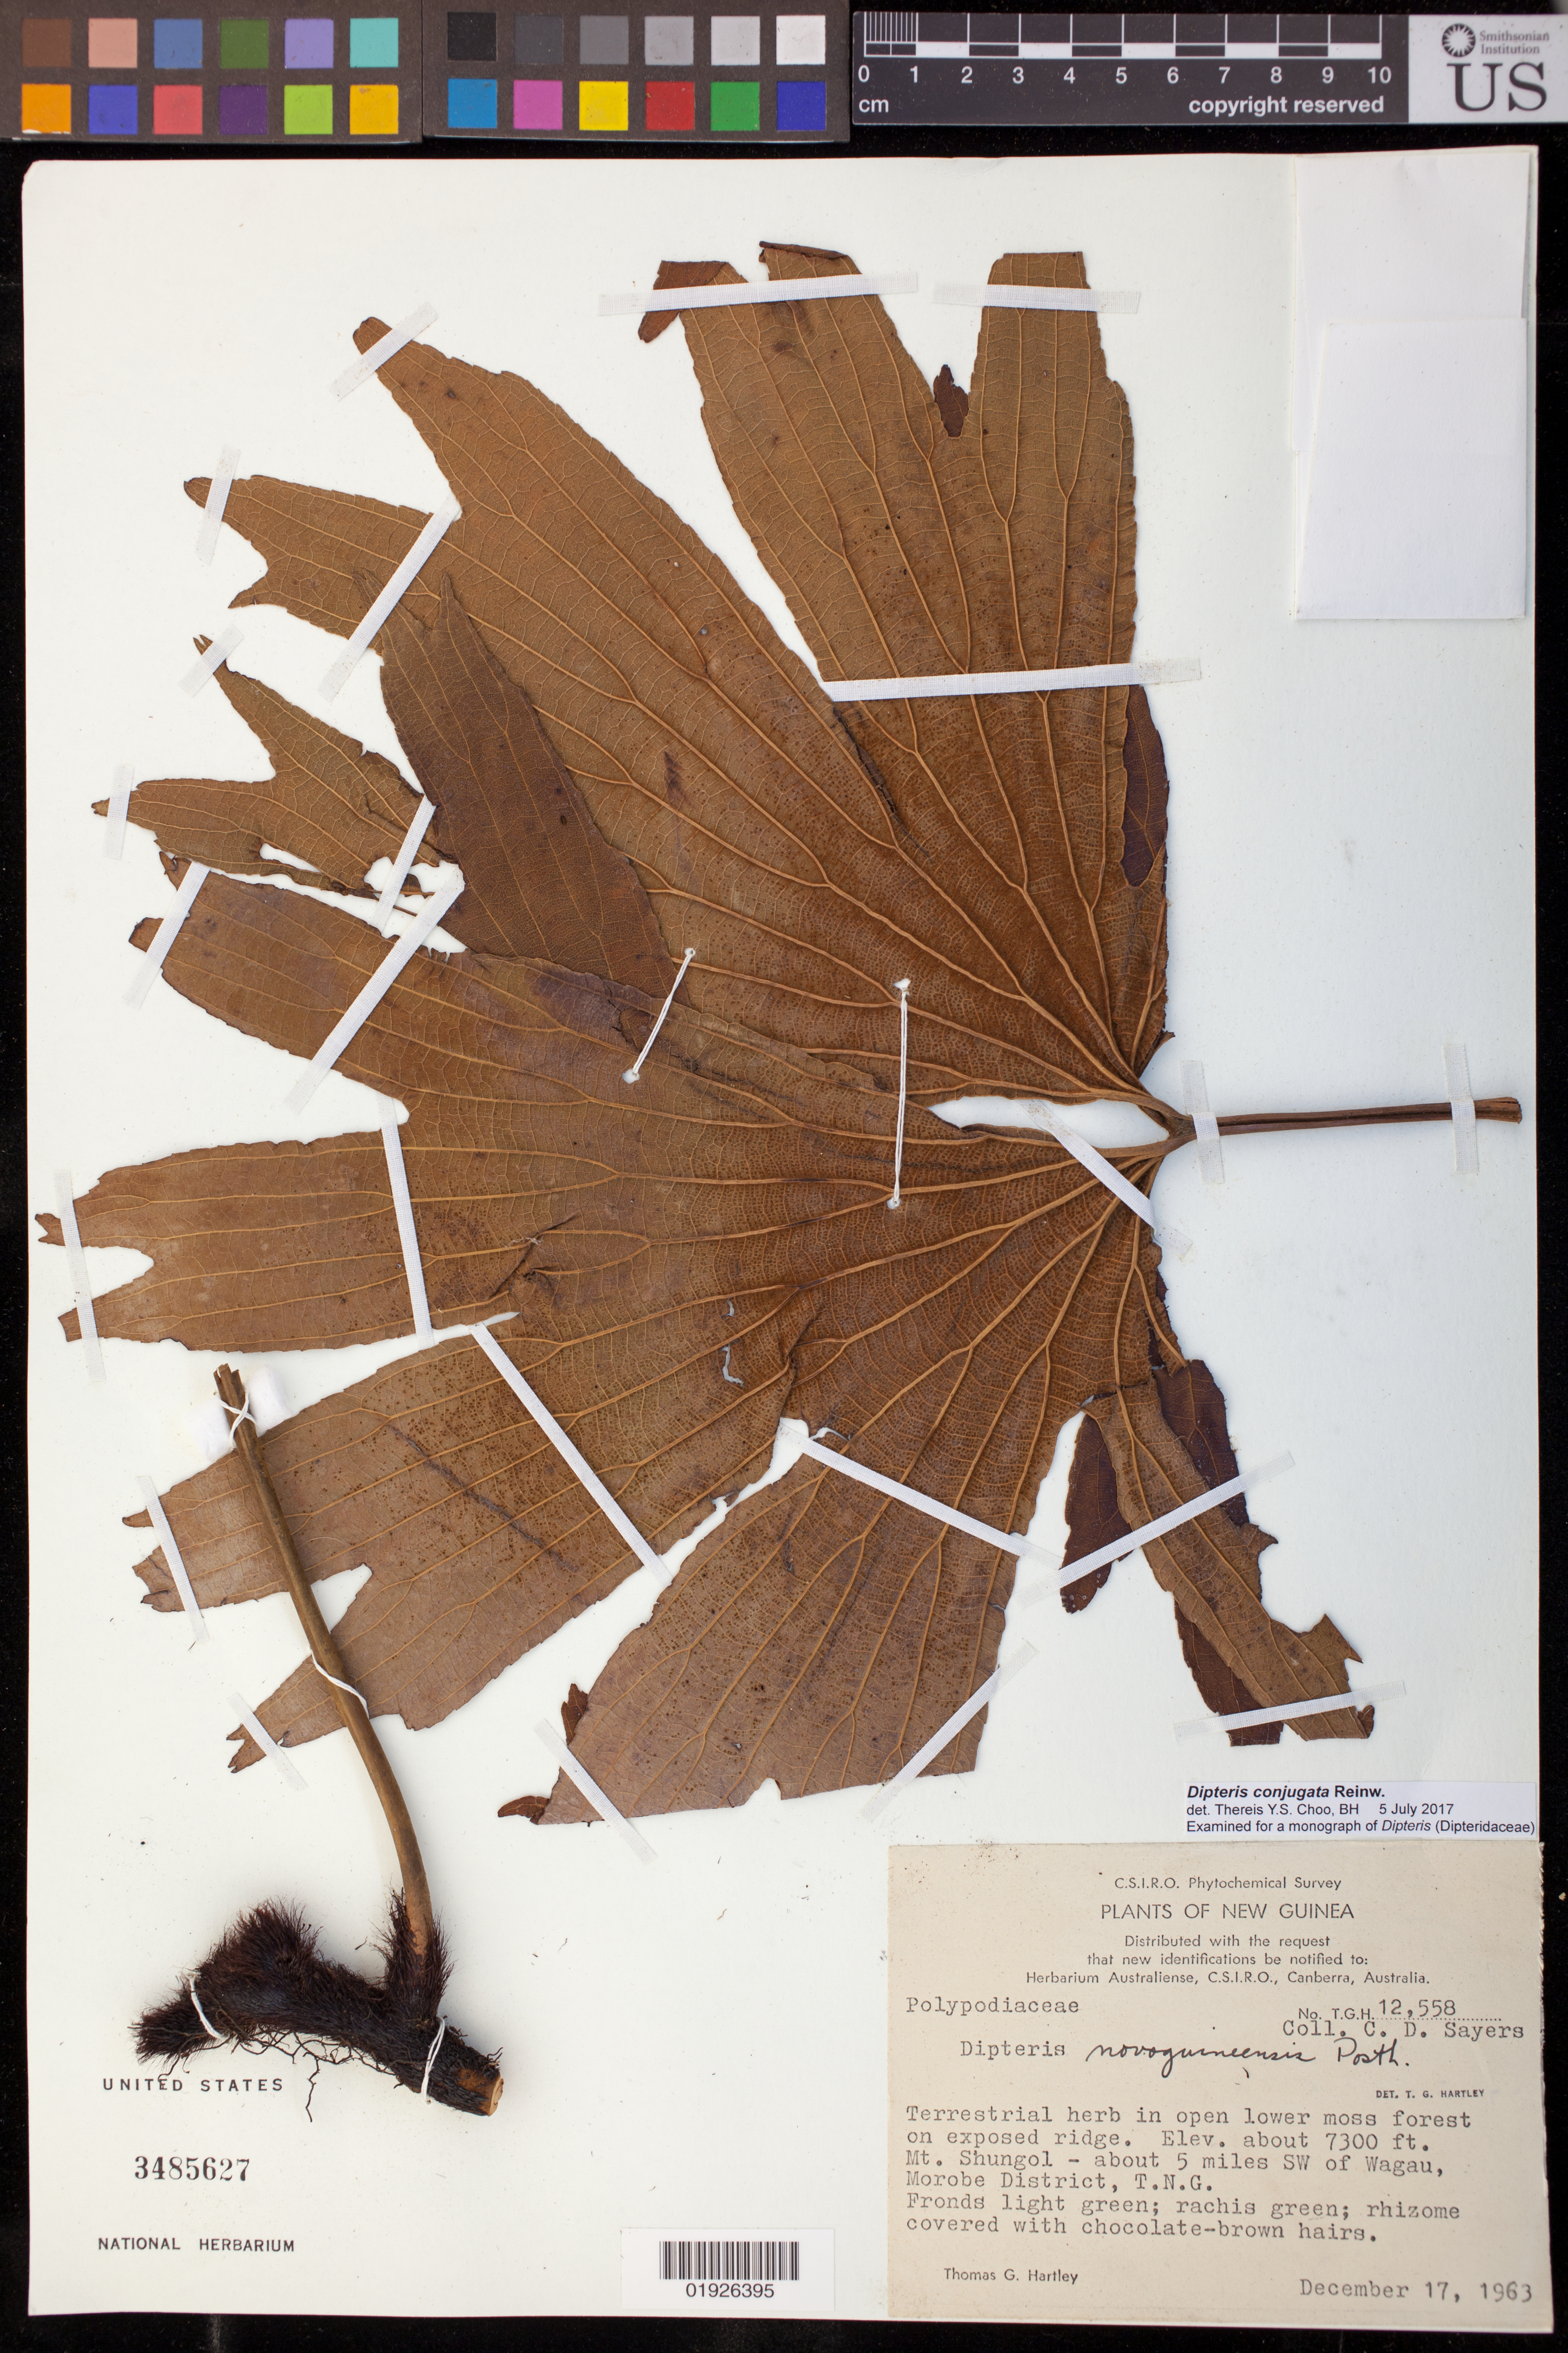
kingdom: Plantae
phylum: Tracheophyta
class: Polypodiopsida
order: Gleicheniales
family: Dipteridaceae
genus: Dipteris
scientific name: Dipteris conjugata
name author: Reinw.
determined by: Choo, Thereis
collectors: T. G. Hartley & C. Sayers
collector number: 12558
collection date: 1963-12-17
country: Papua New Guinea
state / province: Morobe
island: New Guinea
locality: Mt Shungol - about 5 miles SW of Wagau, Morobe District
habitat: In open lower moss forest on exposed ridge.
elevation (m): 2225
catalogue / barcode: US 3485627